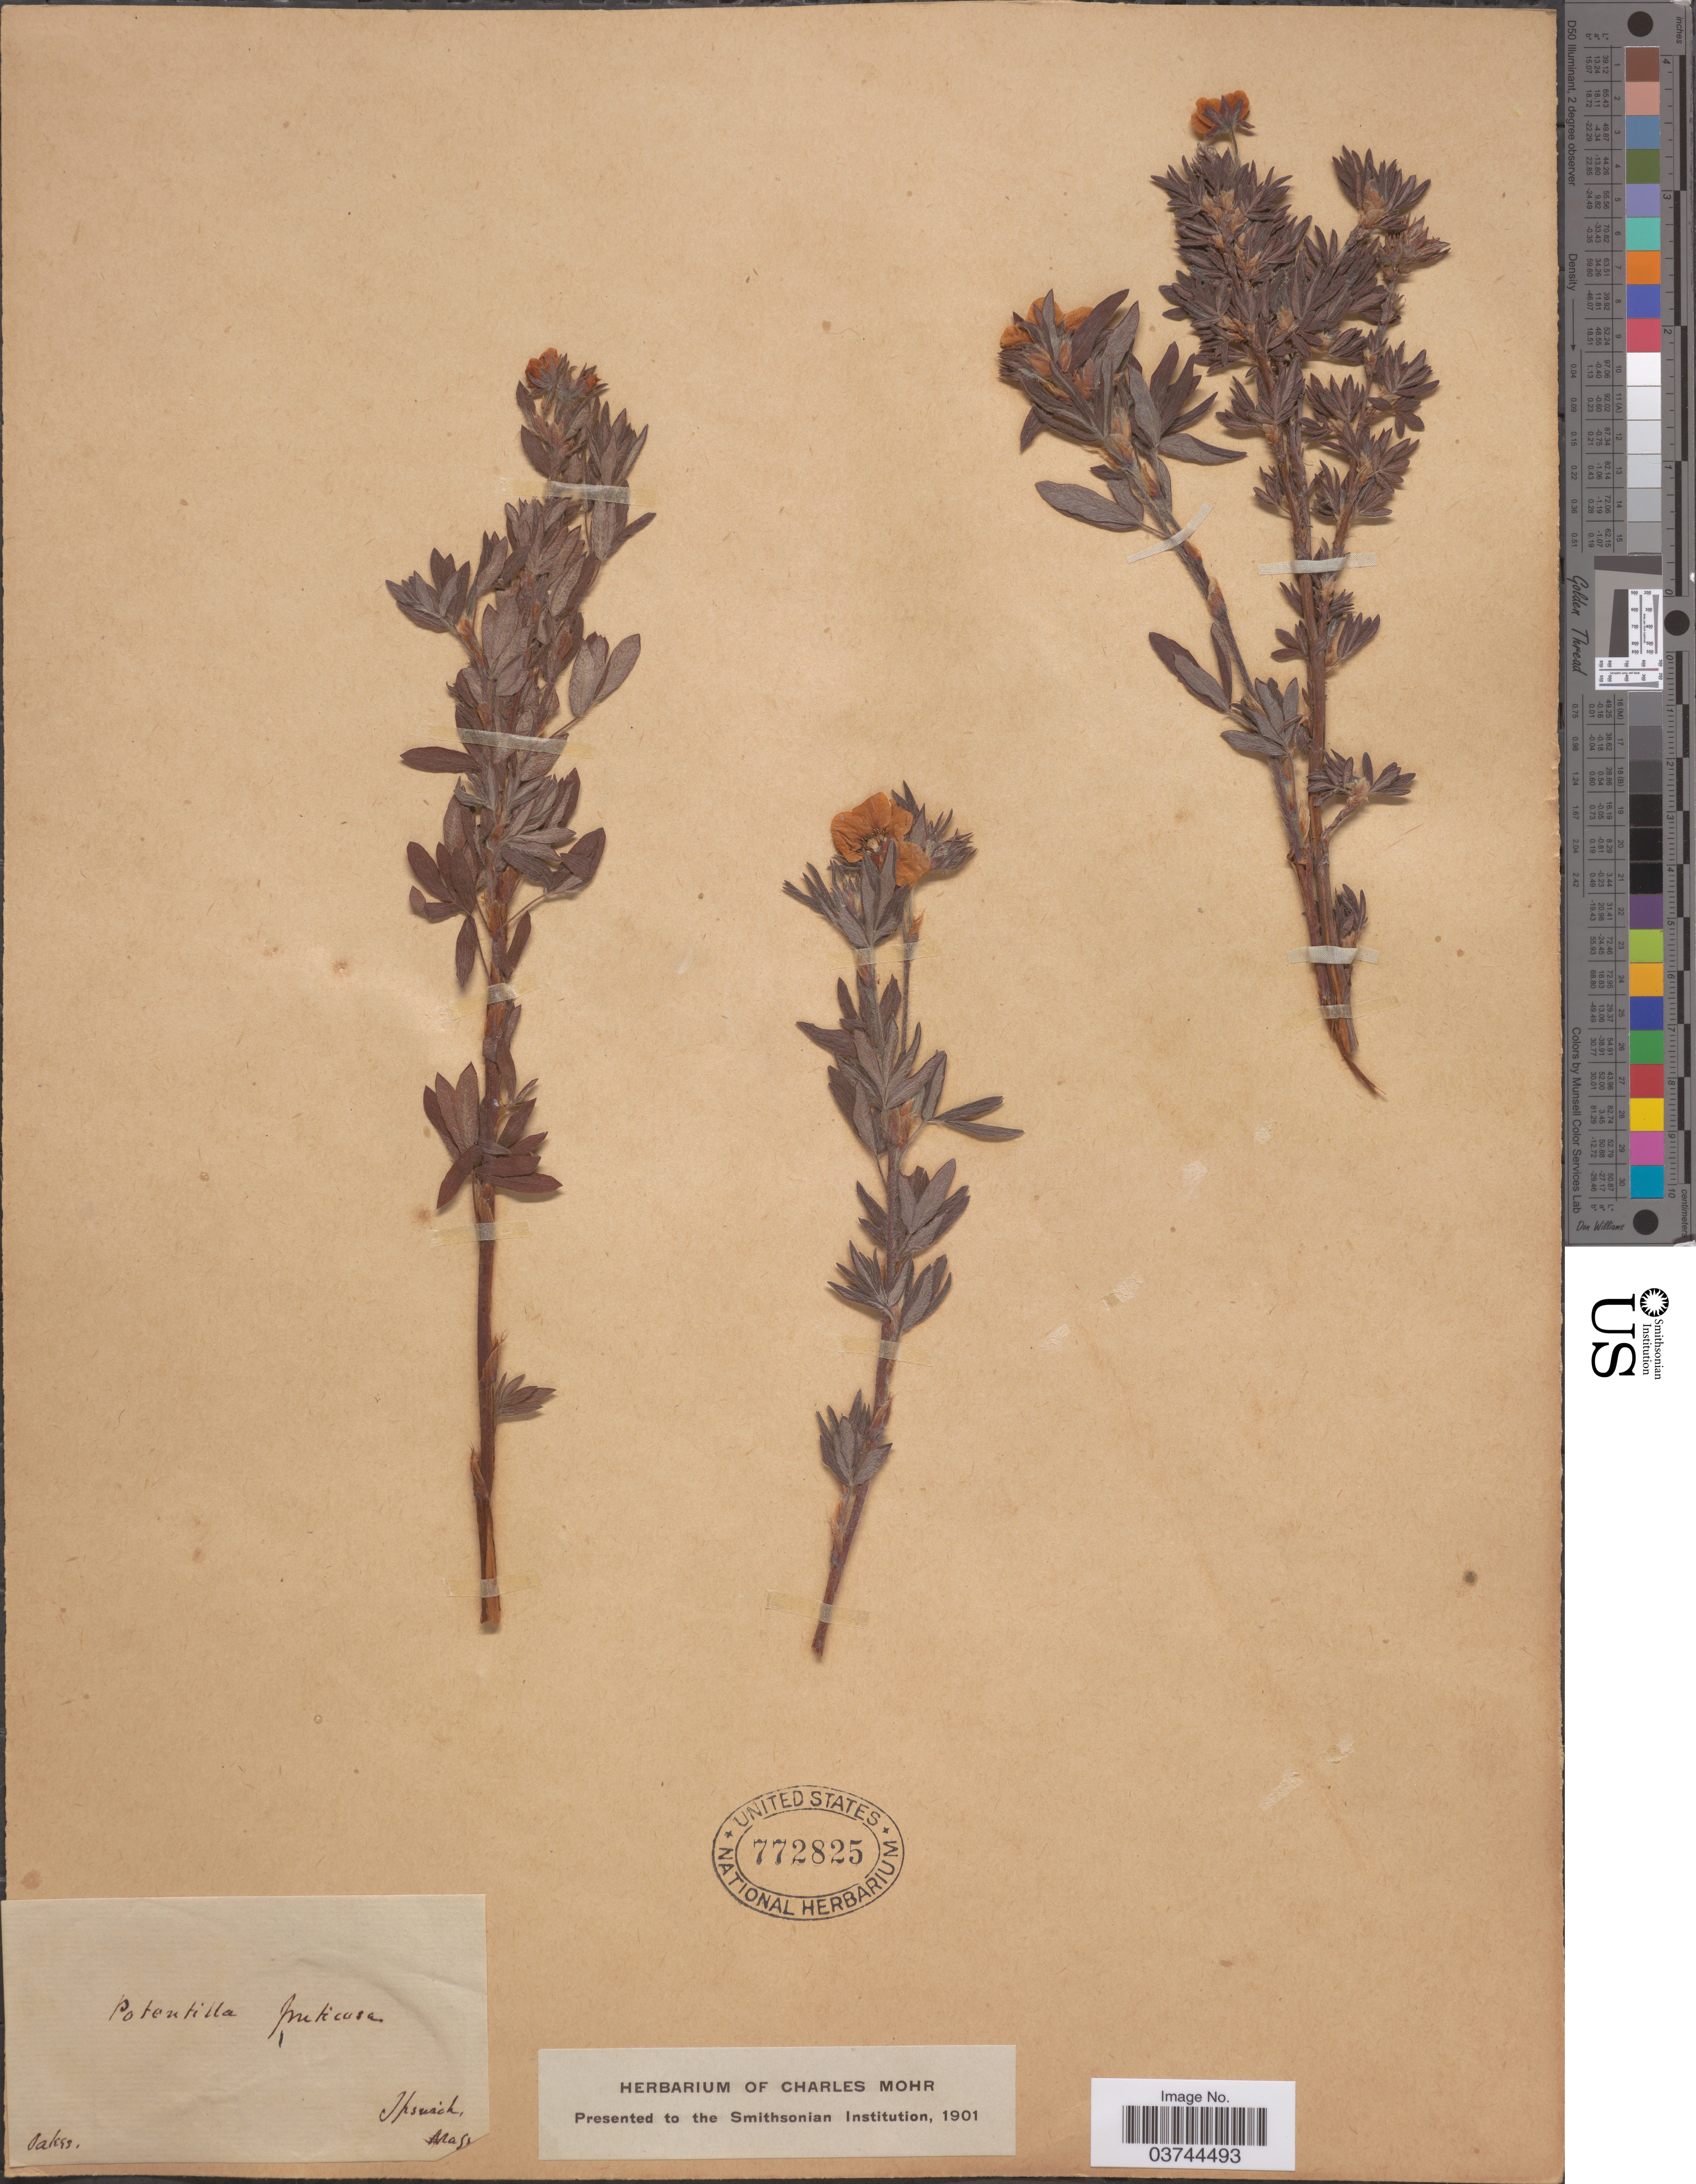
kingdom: Plantae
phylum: Tracheophyta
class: Magnoliopsida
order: Rosales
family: Rosaceae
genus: Dasiphora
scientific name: Dasiphora fruticosa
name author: (L.) Rydb.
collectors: -. Oakes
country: United States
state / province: Massachusetts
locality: Ipswich.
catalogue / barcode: US 772825